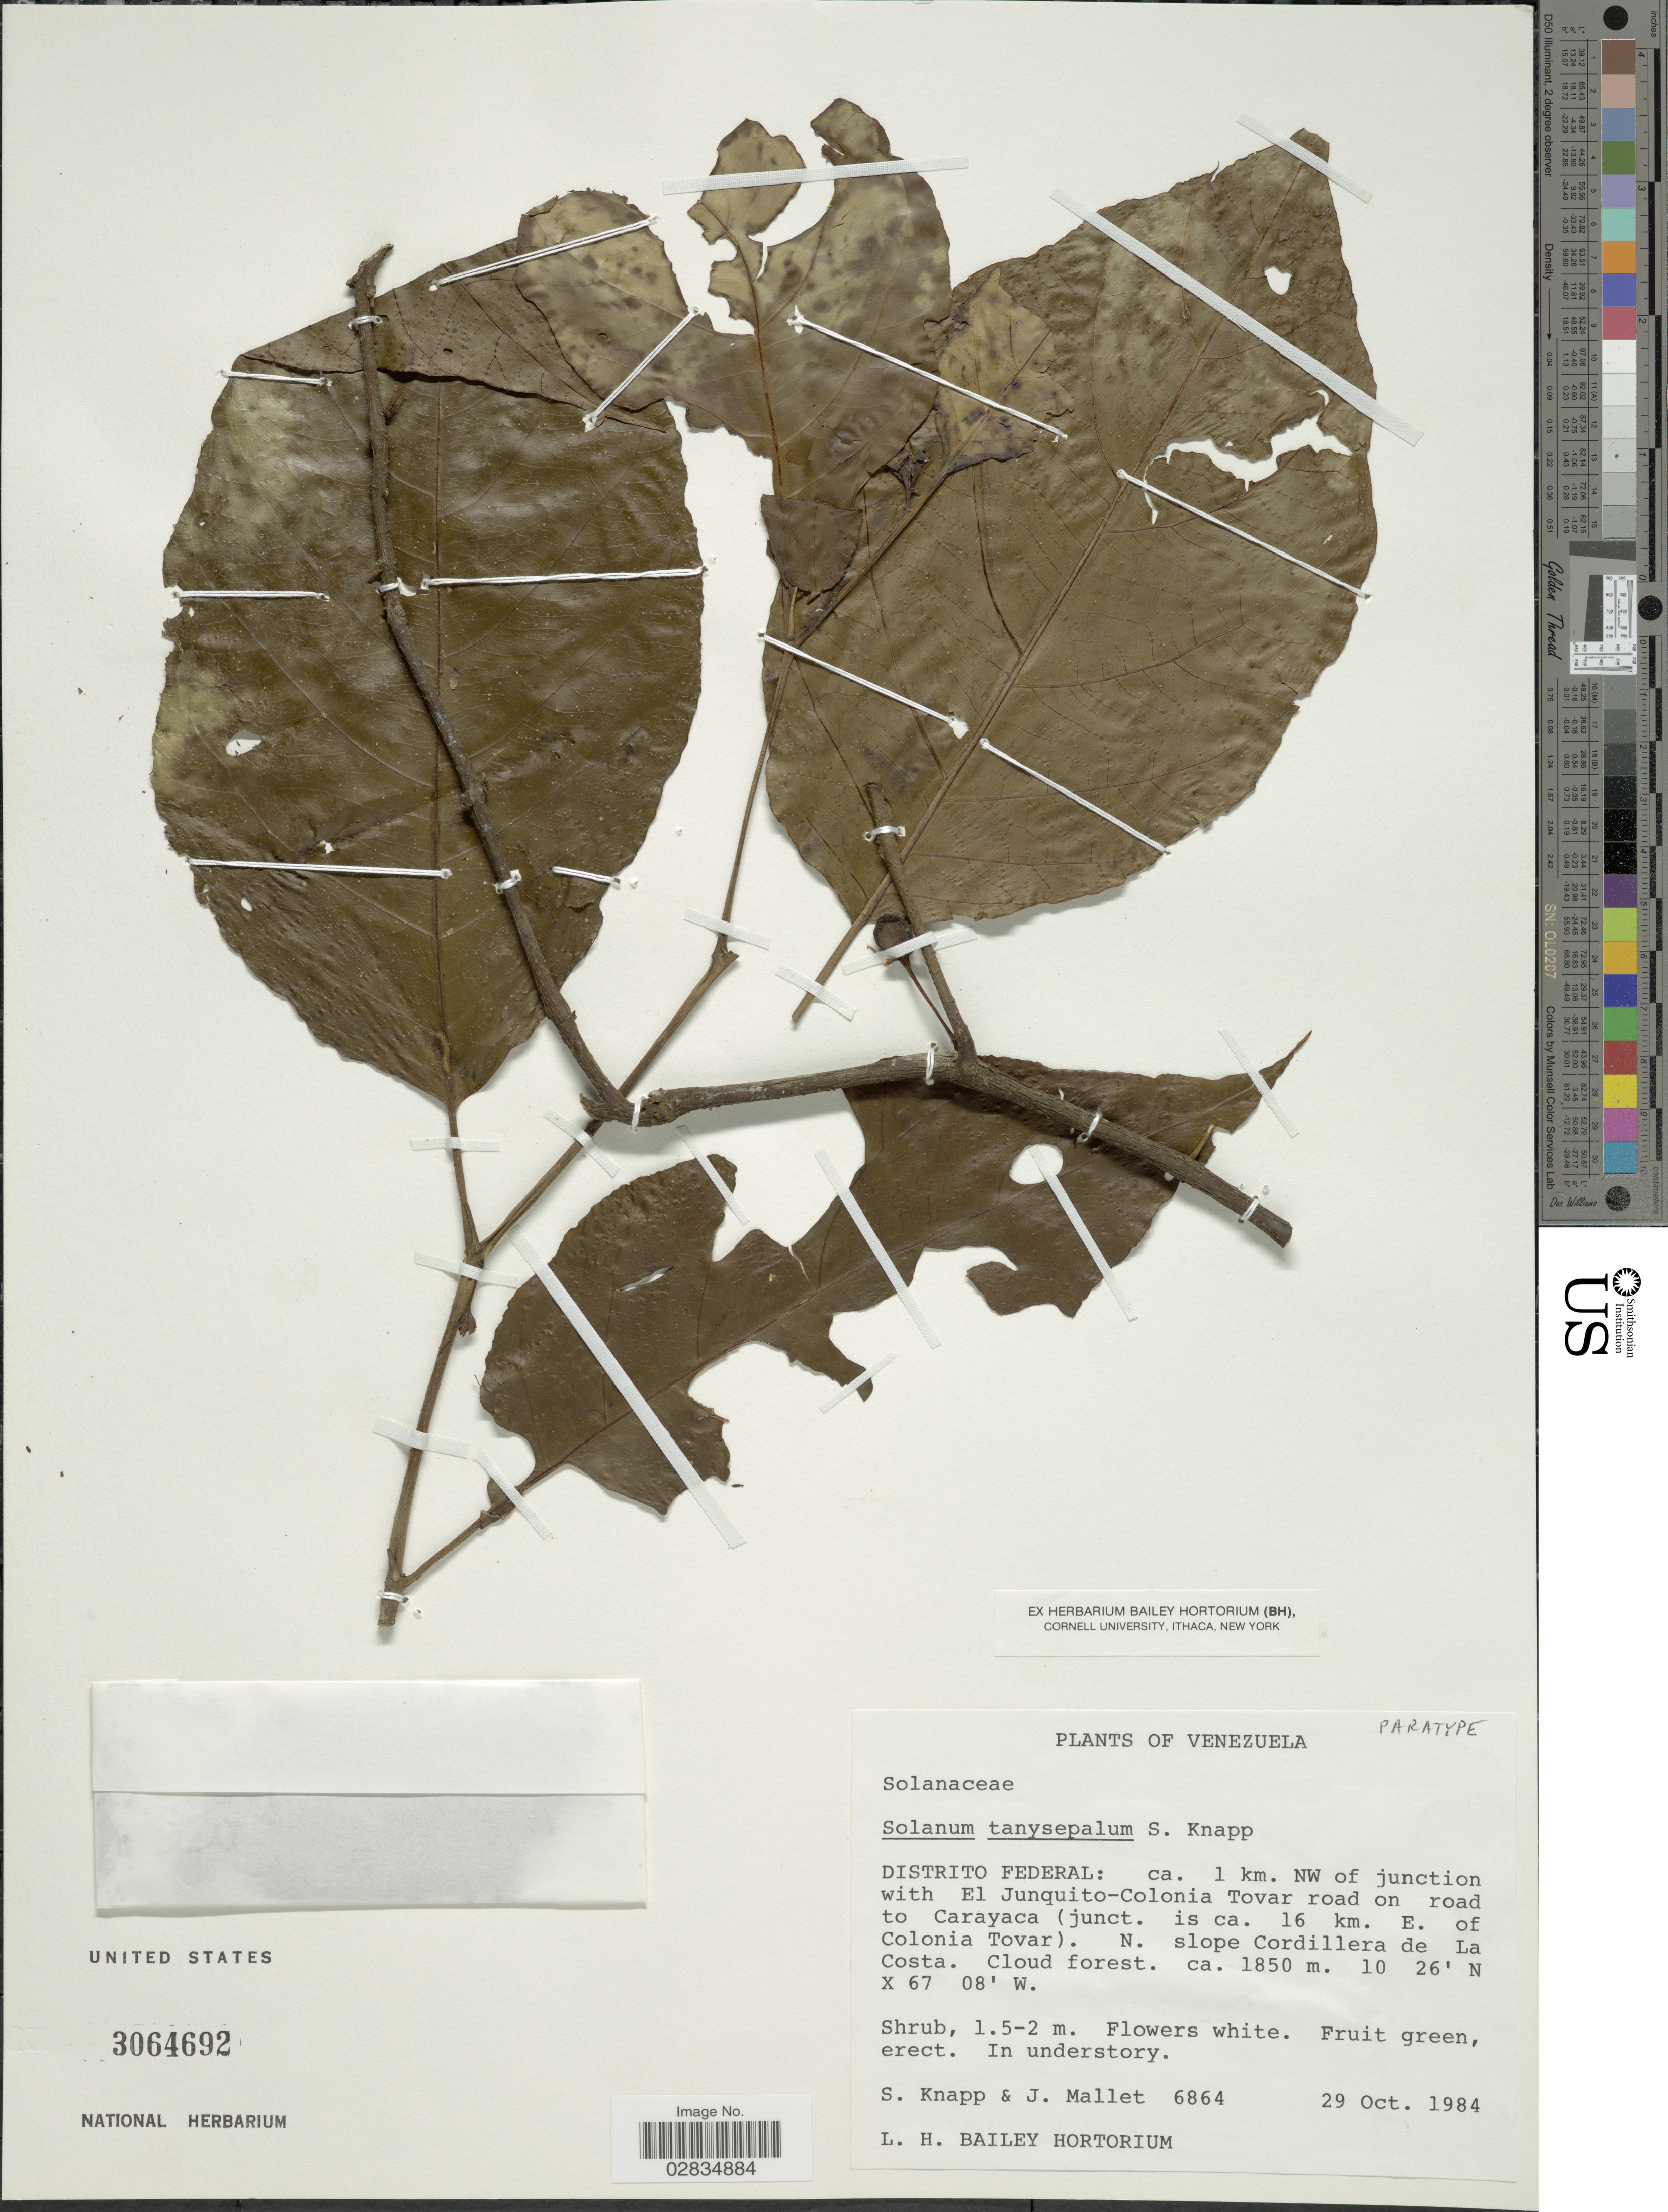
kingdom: Plantae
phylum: Tracheophyta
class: Magnoliopsida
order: Solanales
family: Solanaceae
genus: Solanum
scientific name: Solanum tanysepalum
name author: S. Knapp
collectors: S. Knapp & J. Mallet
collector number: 6864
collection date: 1984-10-29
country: Venezuela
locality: Distrito Federal: ca. 1 km. NW of junction with El Junquito-Colonia Tovar road on road to Carayaca (junct. is ca. 16 km. E. of Colonia Tovar) N slope Cordillera de La Costa.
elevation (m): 1850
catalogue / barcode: US 3064692